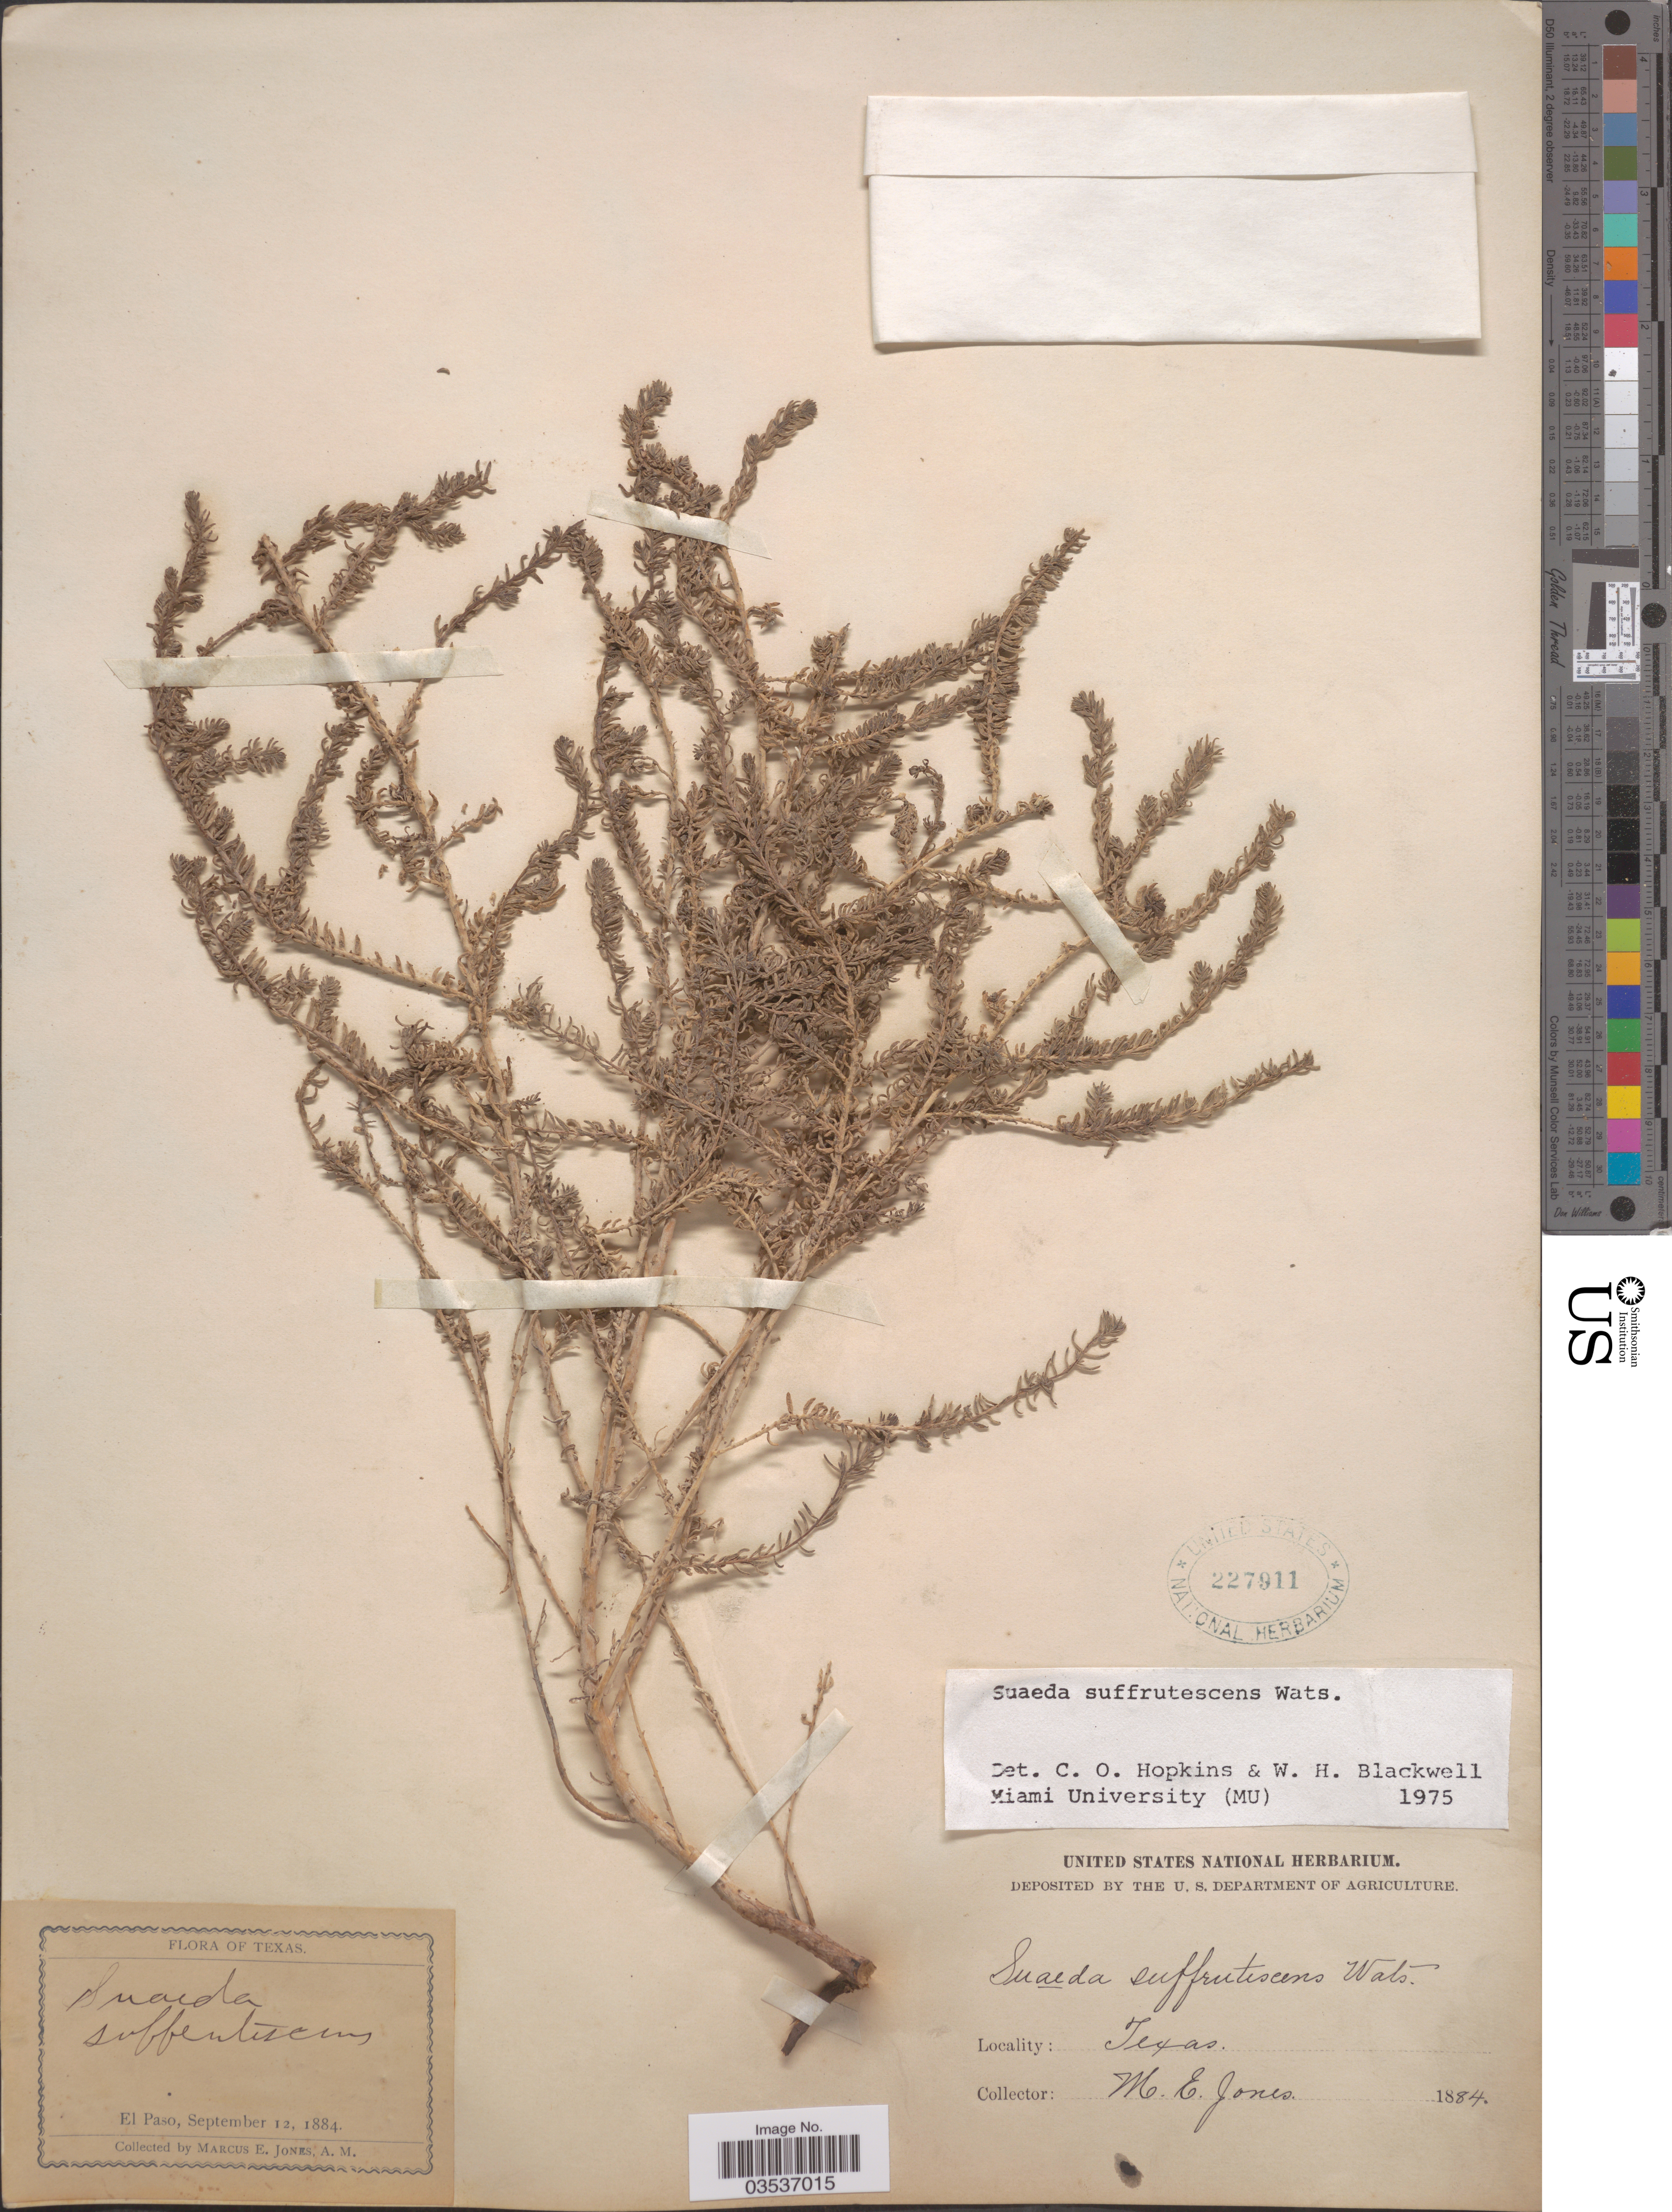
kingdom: Plantae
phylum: Tracheophyta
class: Magnoliopsida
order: Caryophyllales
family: Amaranthaceae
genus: Suaeda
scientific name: Suaeda suffrutescens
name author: S. Watson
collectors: M. E. Jones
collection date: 1884-09-12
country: United States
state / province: Texas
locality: El Paso.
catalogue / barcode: US 227811